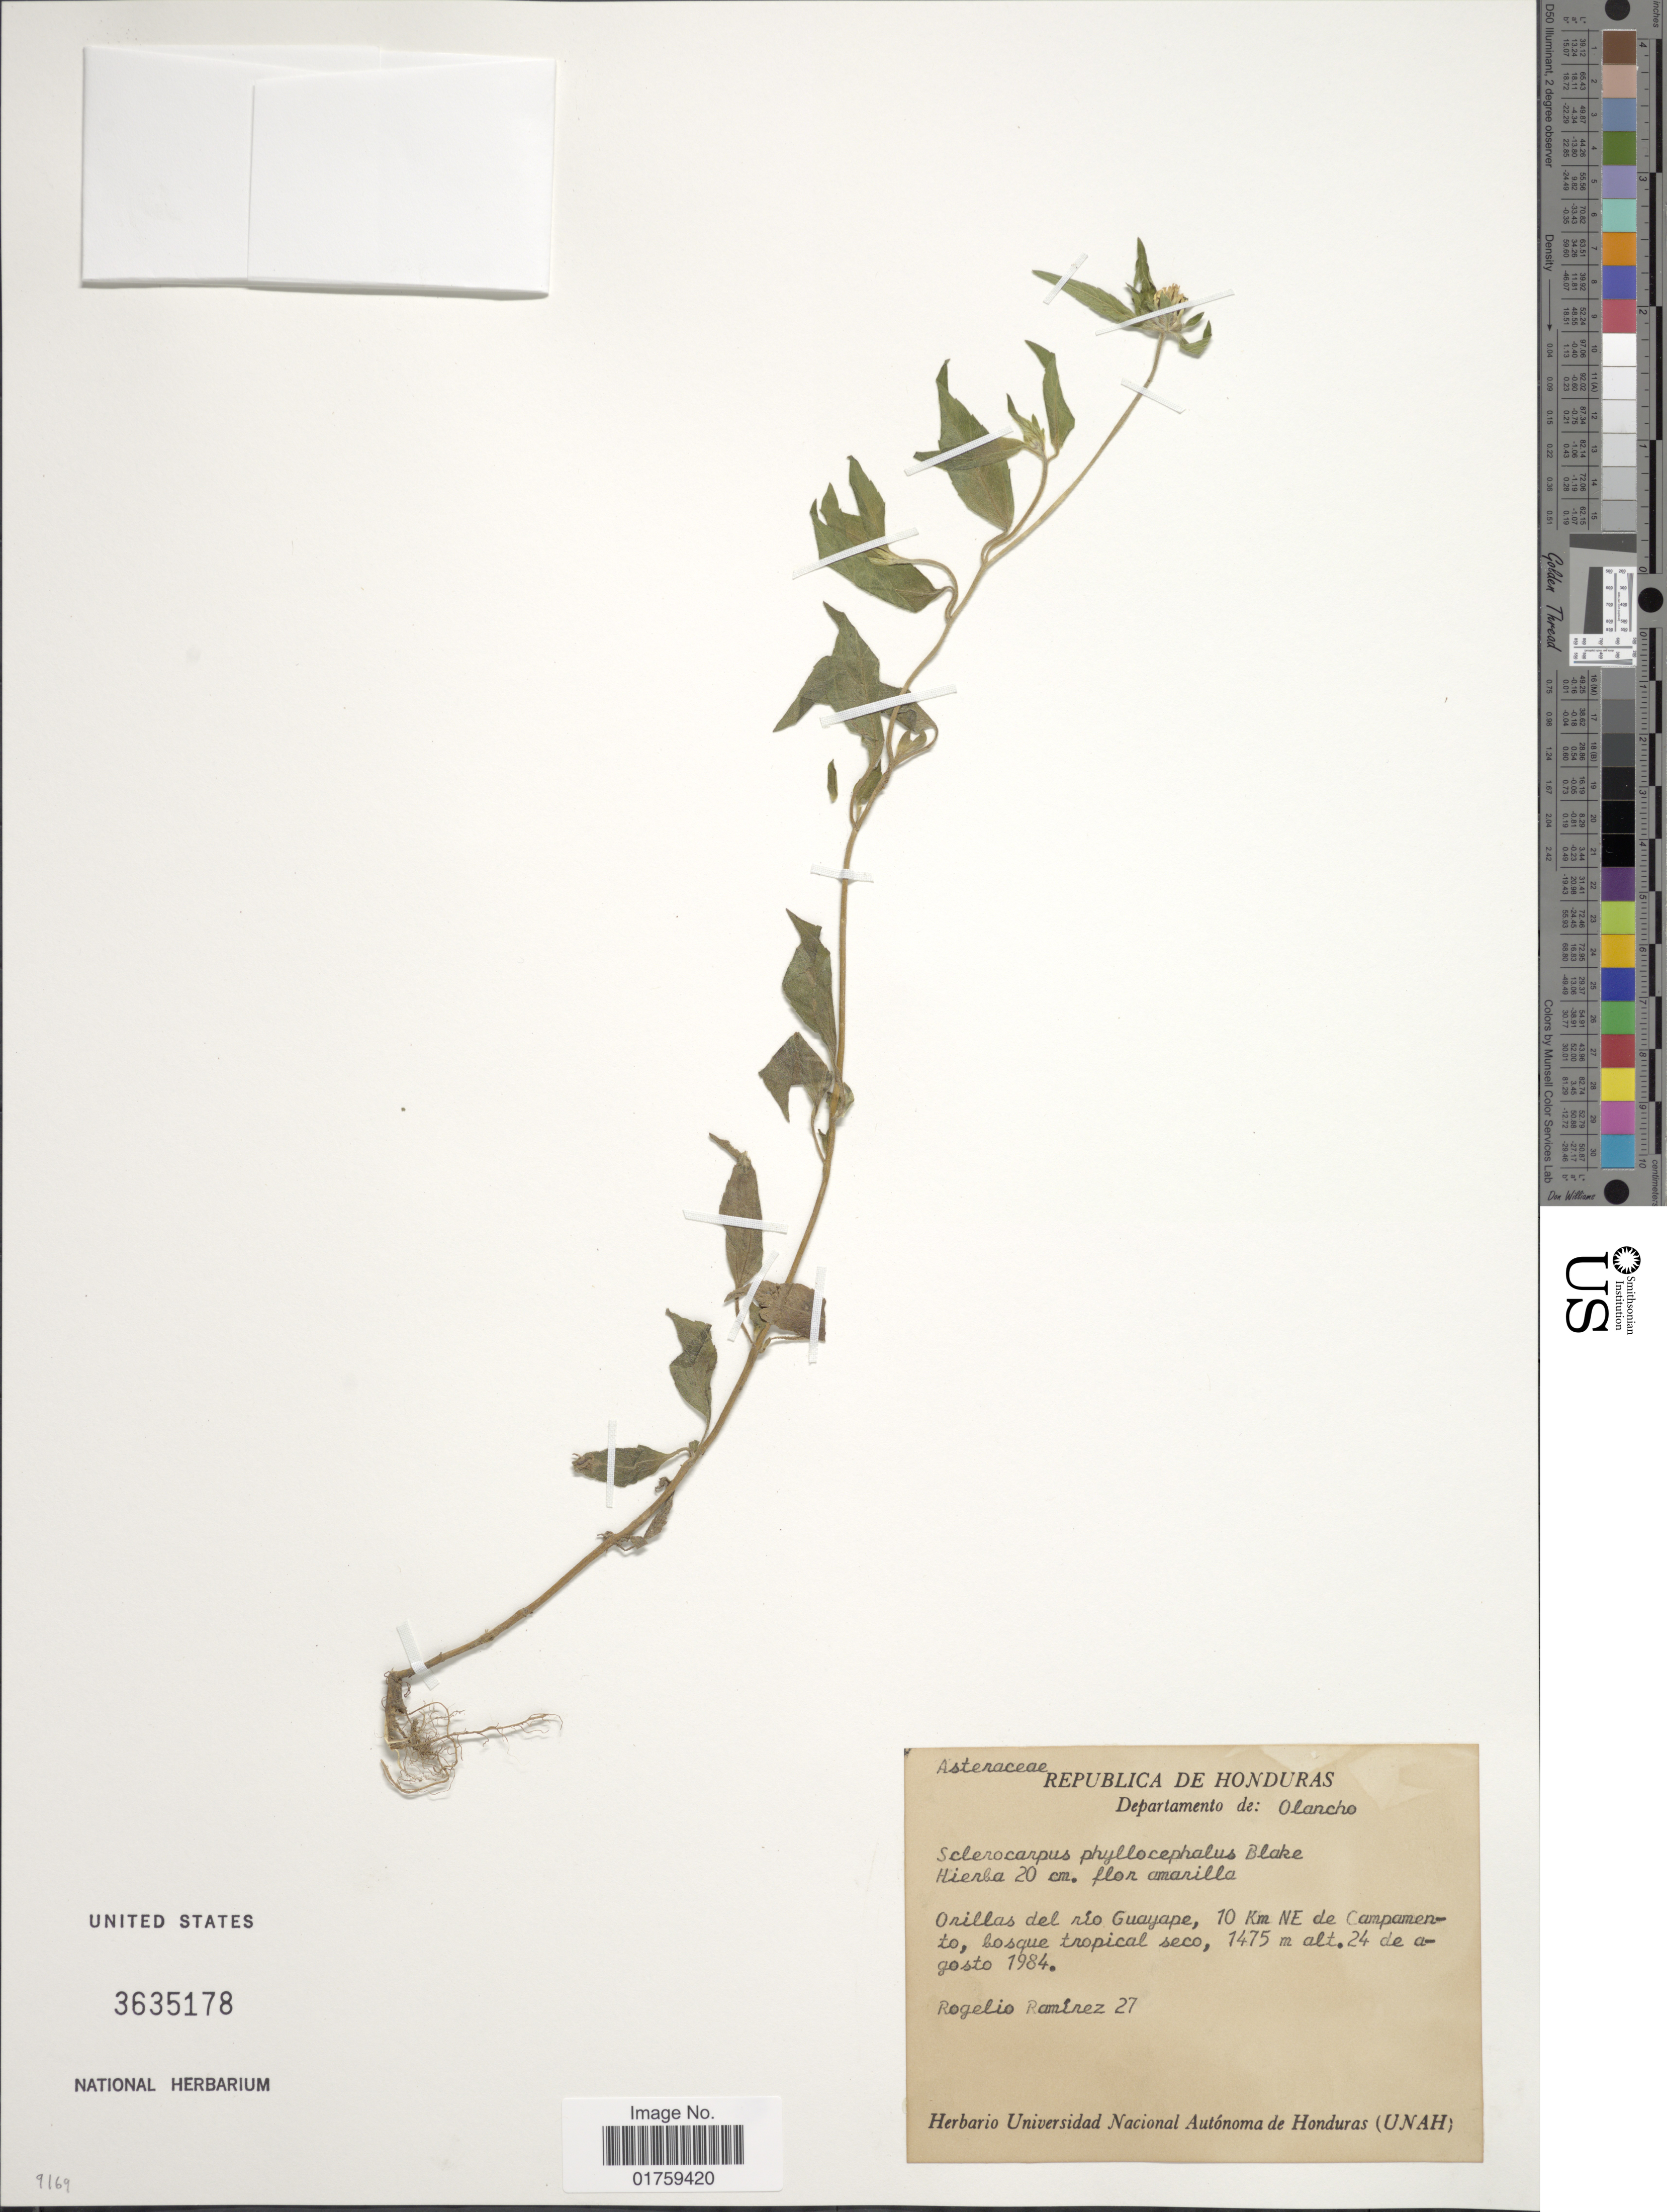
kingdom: Plantae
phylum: Tracheophyta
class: Magnoliopsida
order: Asterales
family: Asteraceae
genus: Sclerocarpus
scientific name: Sclerocarpus phyllocephalus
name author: S.F. Blake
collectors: R. Raminez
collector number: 27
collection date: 1984-08-24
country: Honduras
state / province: Olancho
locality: Departamento de: Olancho: Orillas del rio Guayape, 10 Km NE de Campamento, bosque tropical seco,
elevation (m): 1475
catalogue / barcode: US 3635178